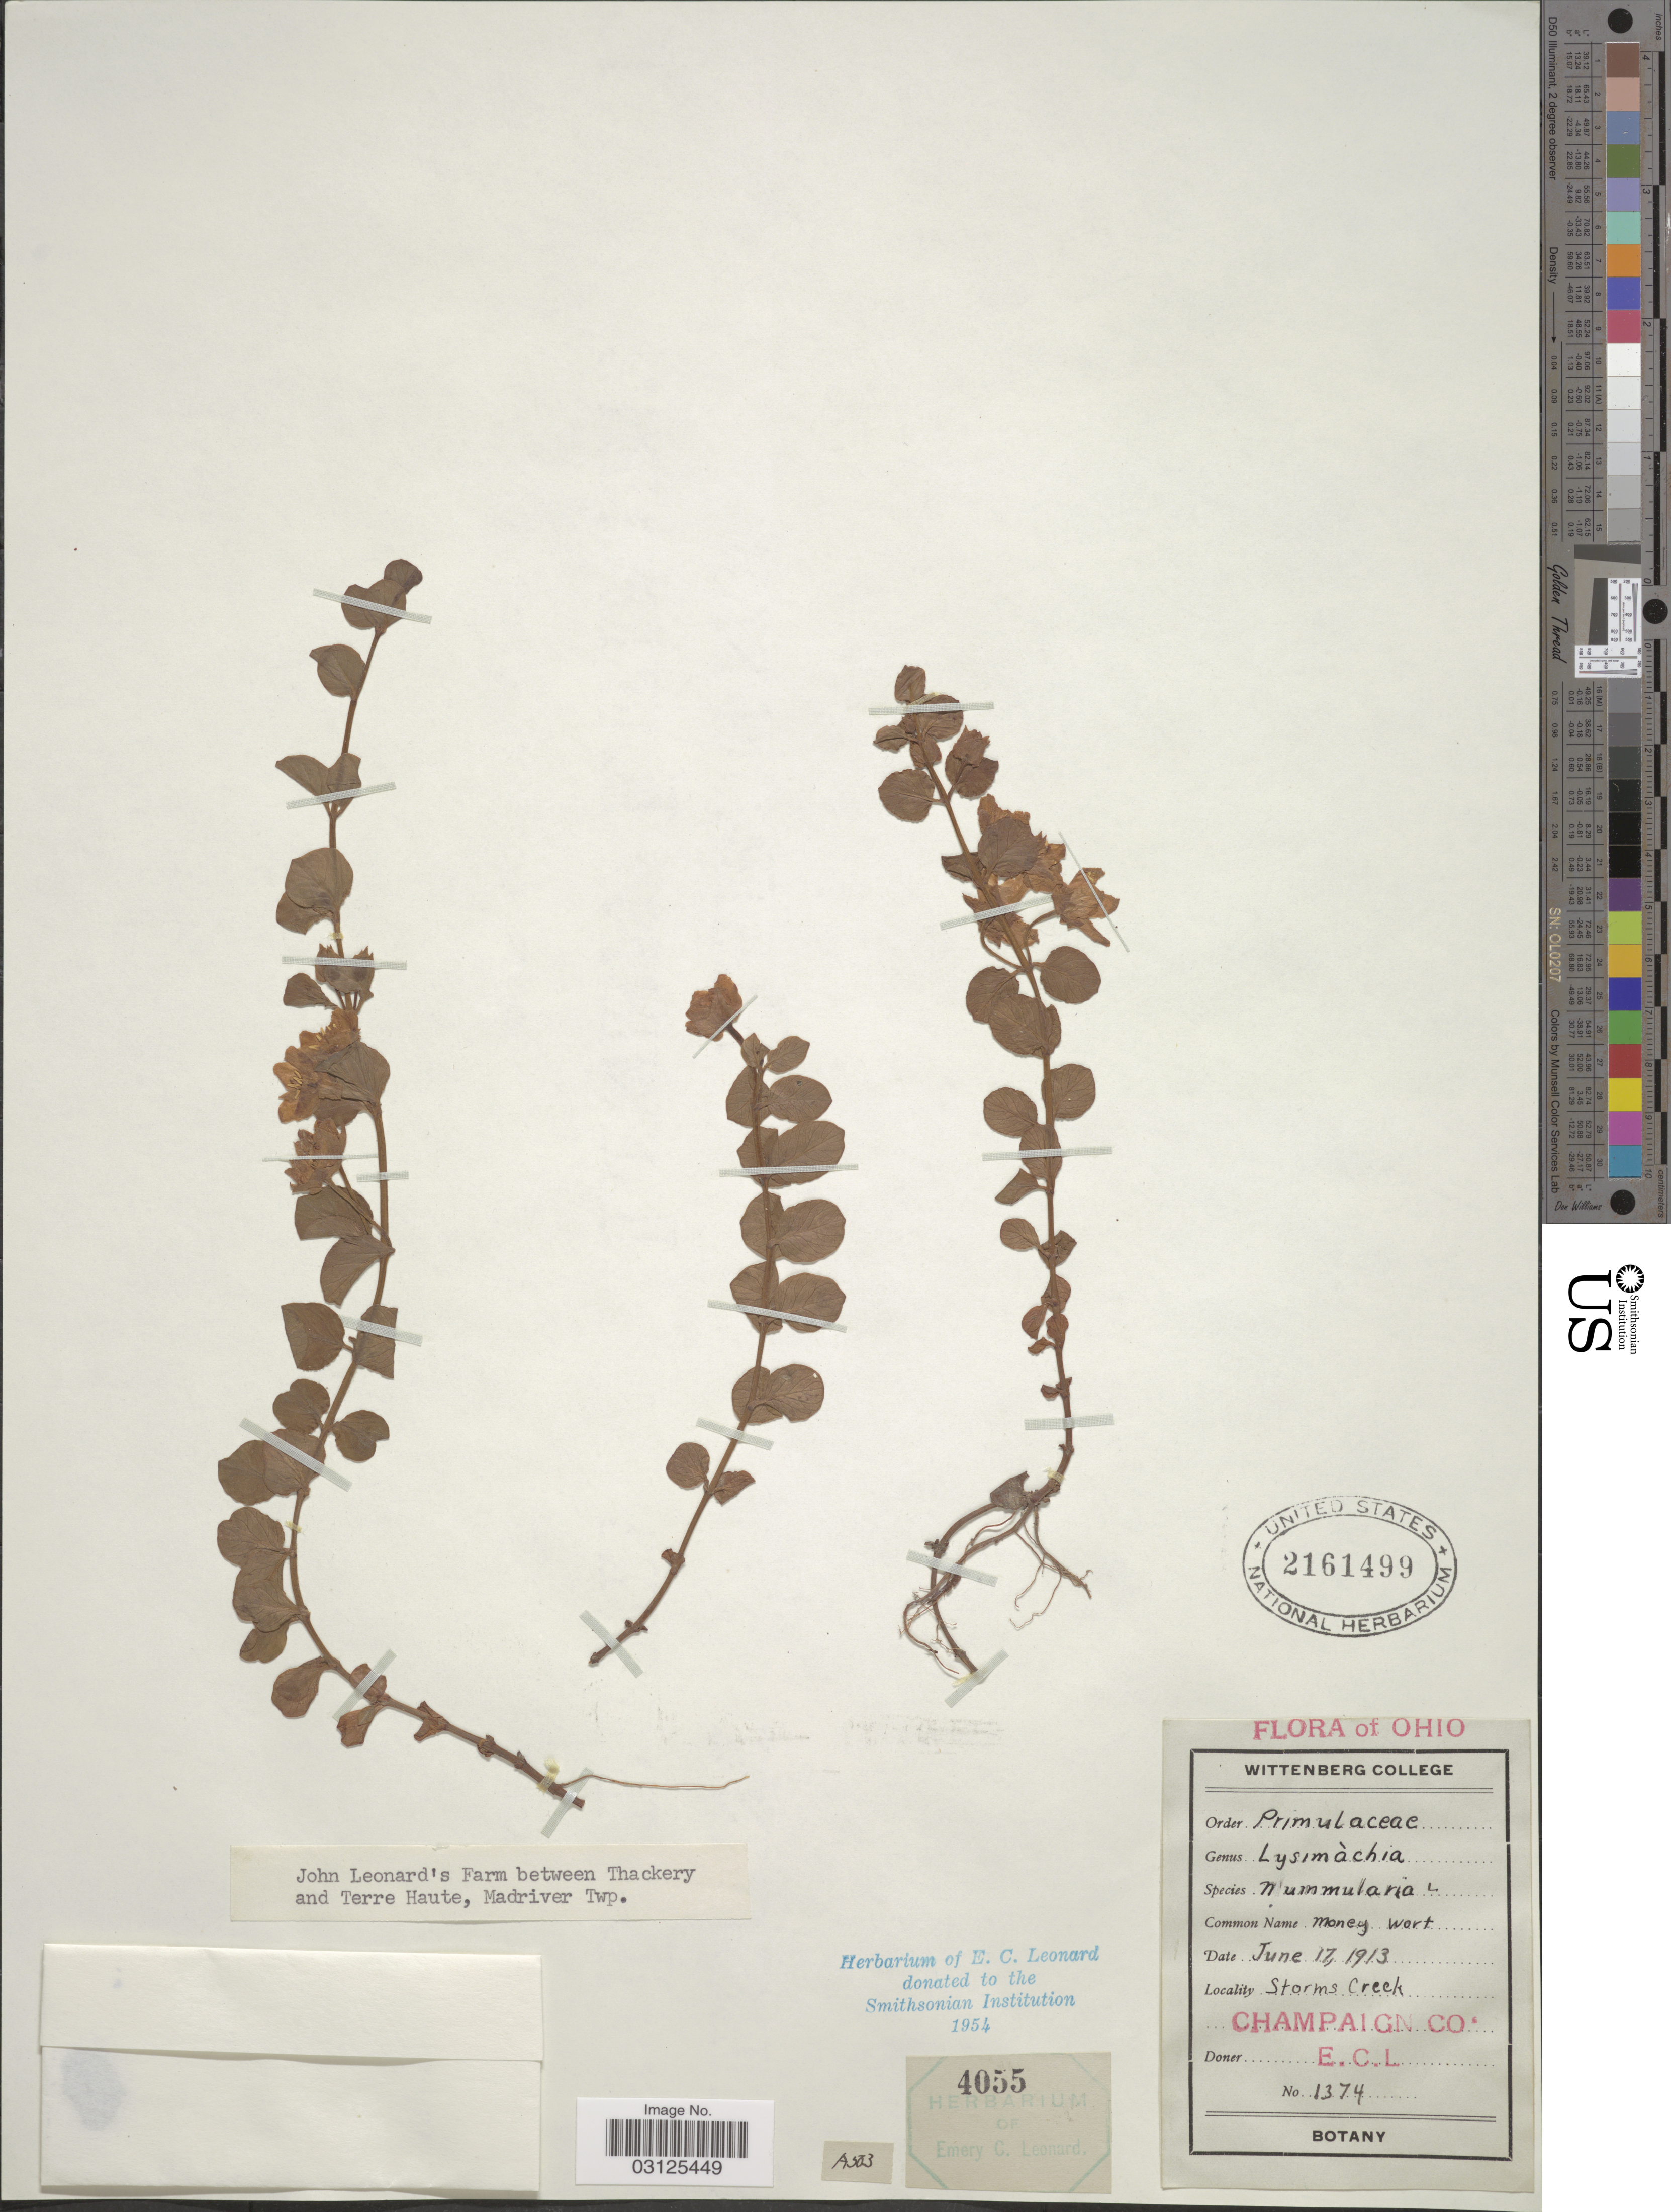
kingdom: Plantae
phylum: Tracheophyta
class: Magnoliopsida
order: Ericales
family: Primulaceae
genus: Lysimachia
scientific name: Lysimachia nummularia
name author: L.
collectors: E. C. Leonard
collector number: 1374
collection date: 1913-06-17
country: United States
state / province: Ohio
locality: John Leonard's Farm between Thackery and Terre Haute, Madriver Twp., Champaign Co.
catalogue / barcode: US 2161499